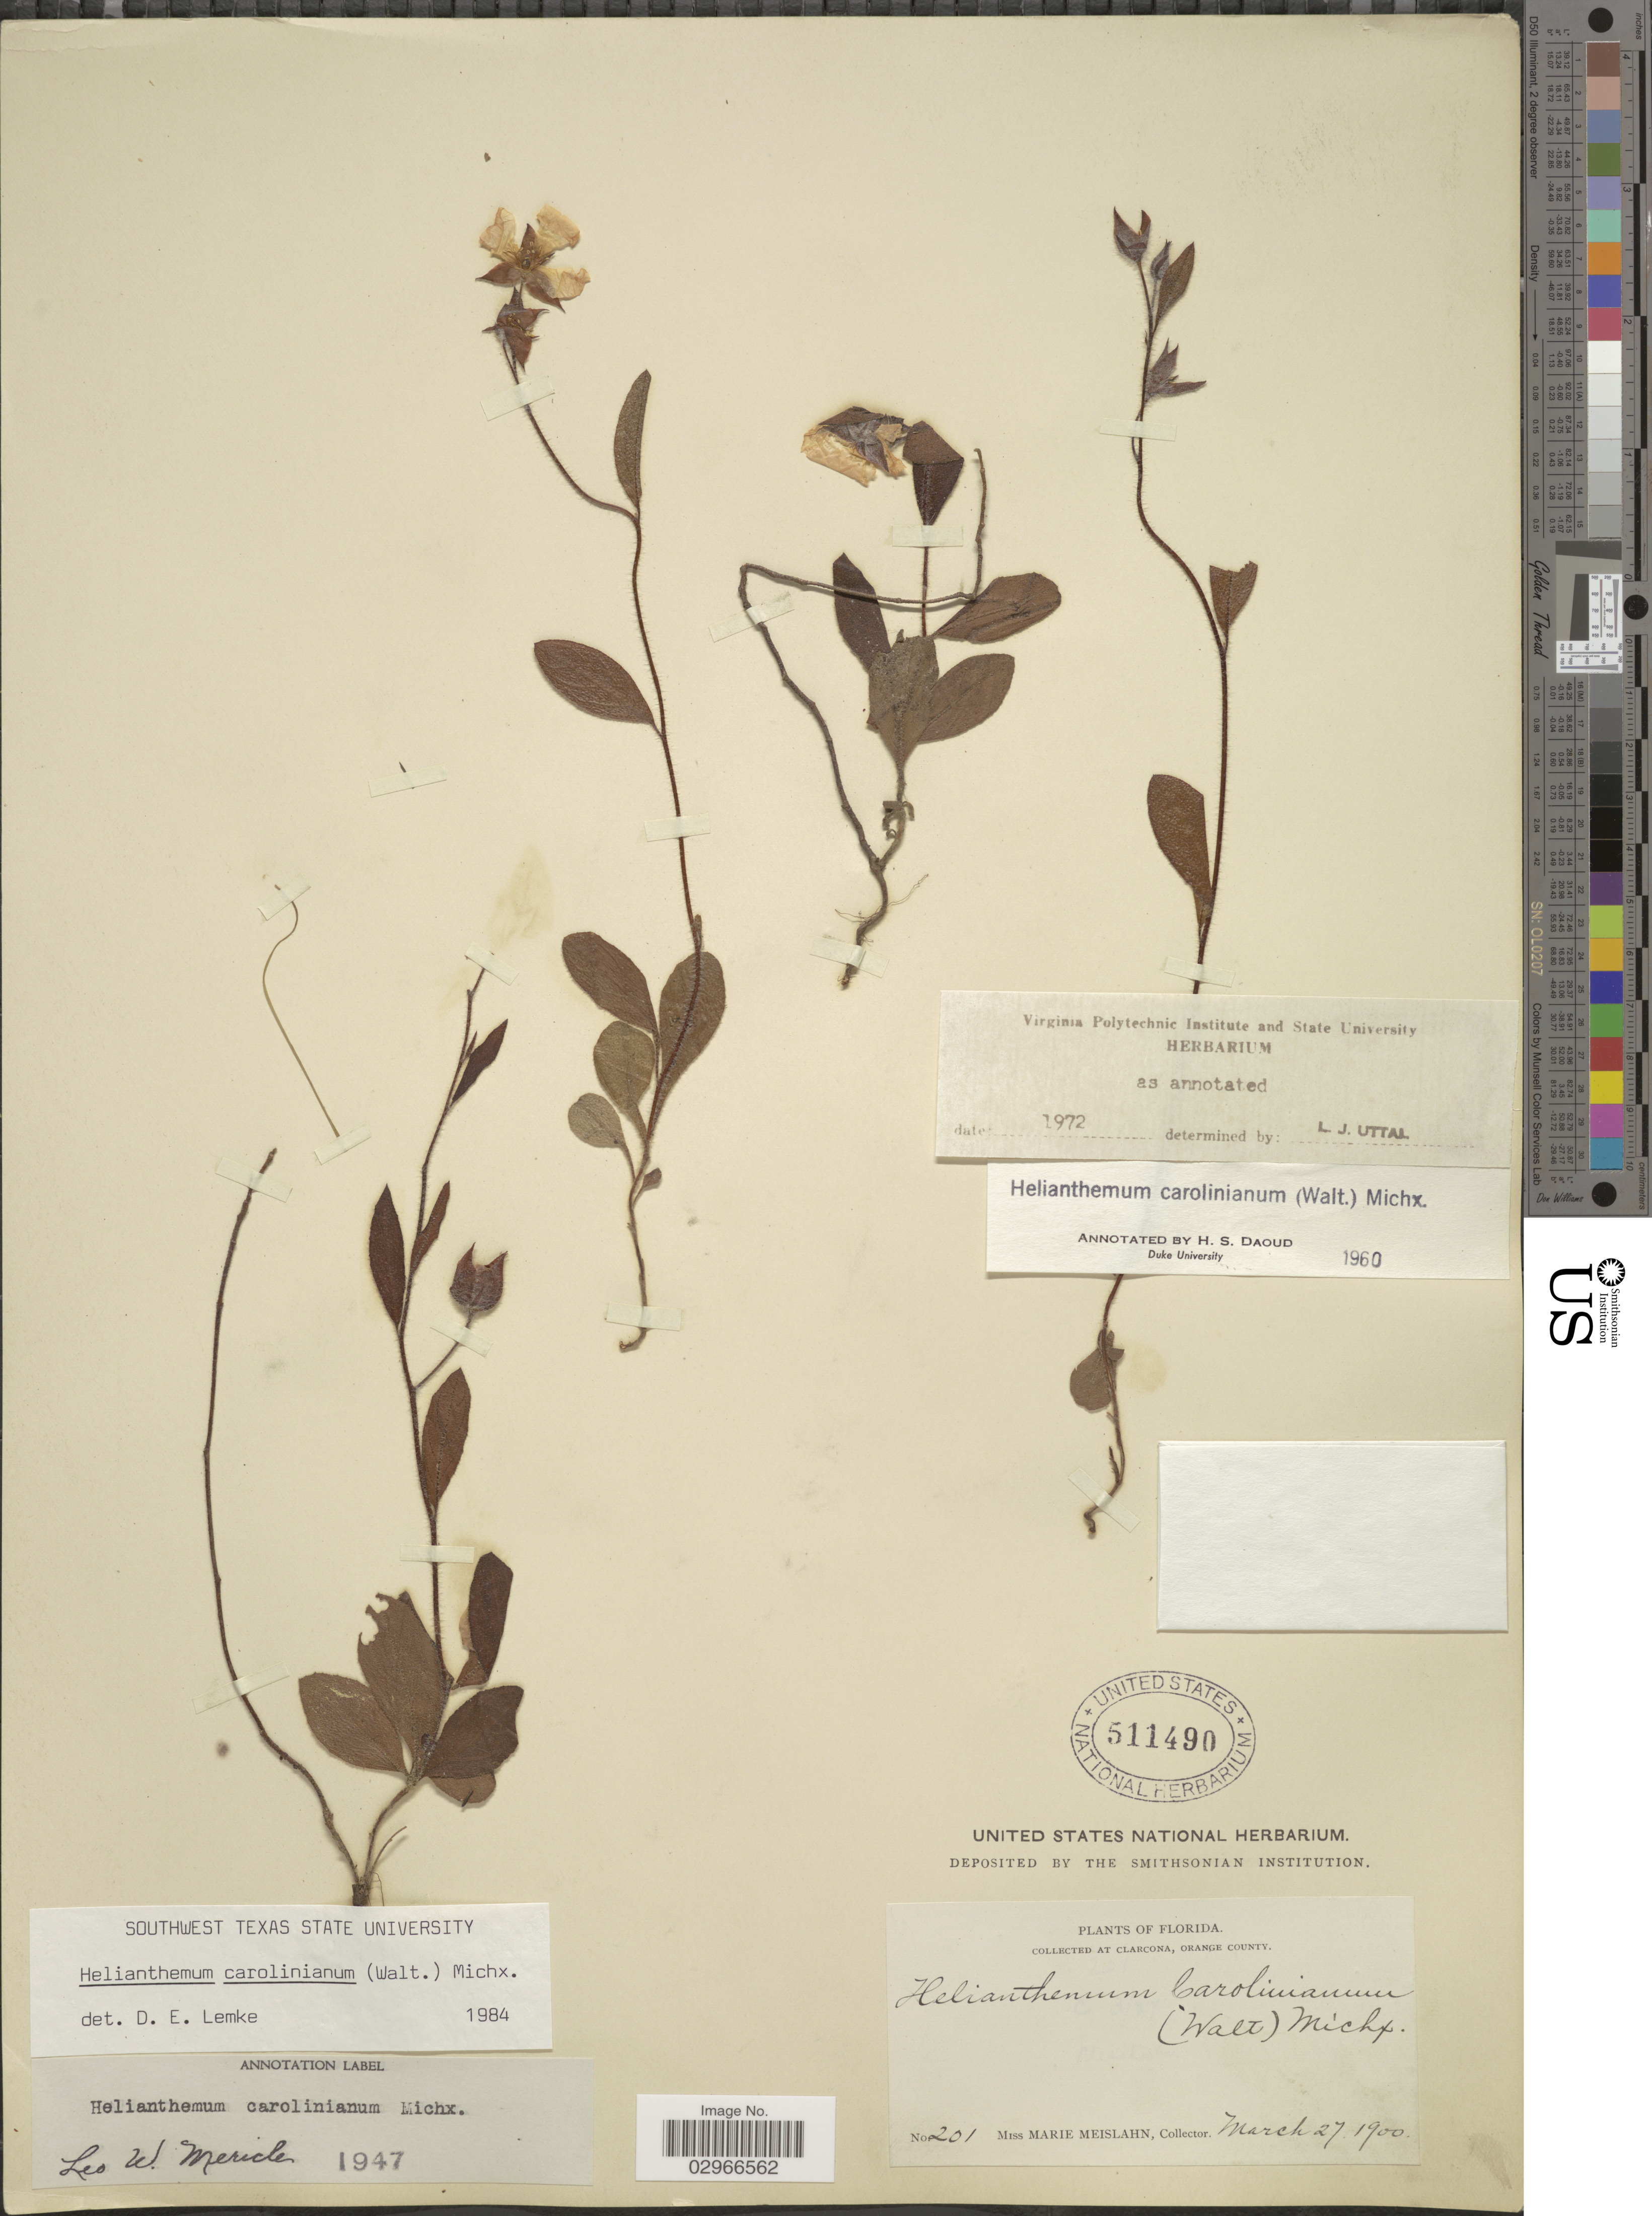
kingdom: Plantae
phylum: Tracheophyta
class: Magnoliopsida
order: Malvales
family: Cistaceae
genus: Helianthemum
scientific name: Helianthemum carolinianum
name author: (Walter) Michx.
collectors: M. Meislahn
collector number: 201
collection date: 1900-03-27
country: United States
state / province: Florida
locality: Clarcona, Orange County.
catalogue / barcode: US 511490